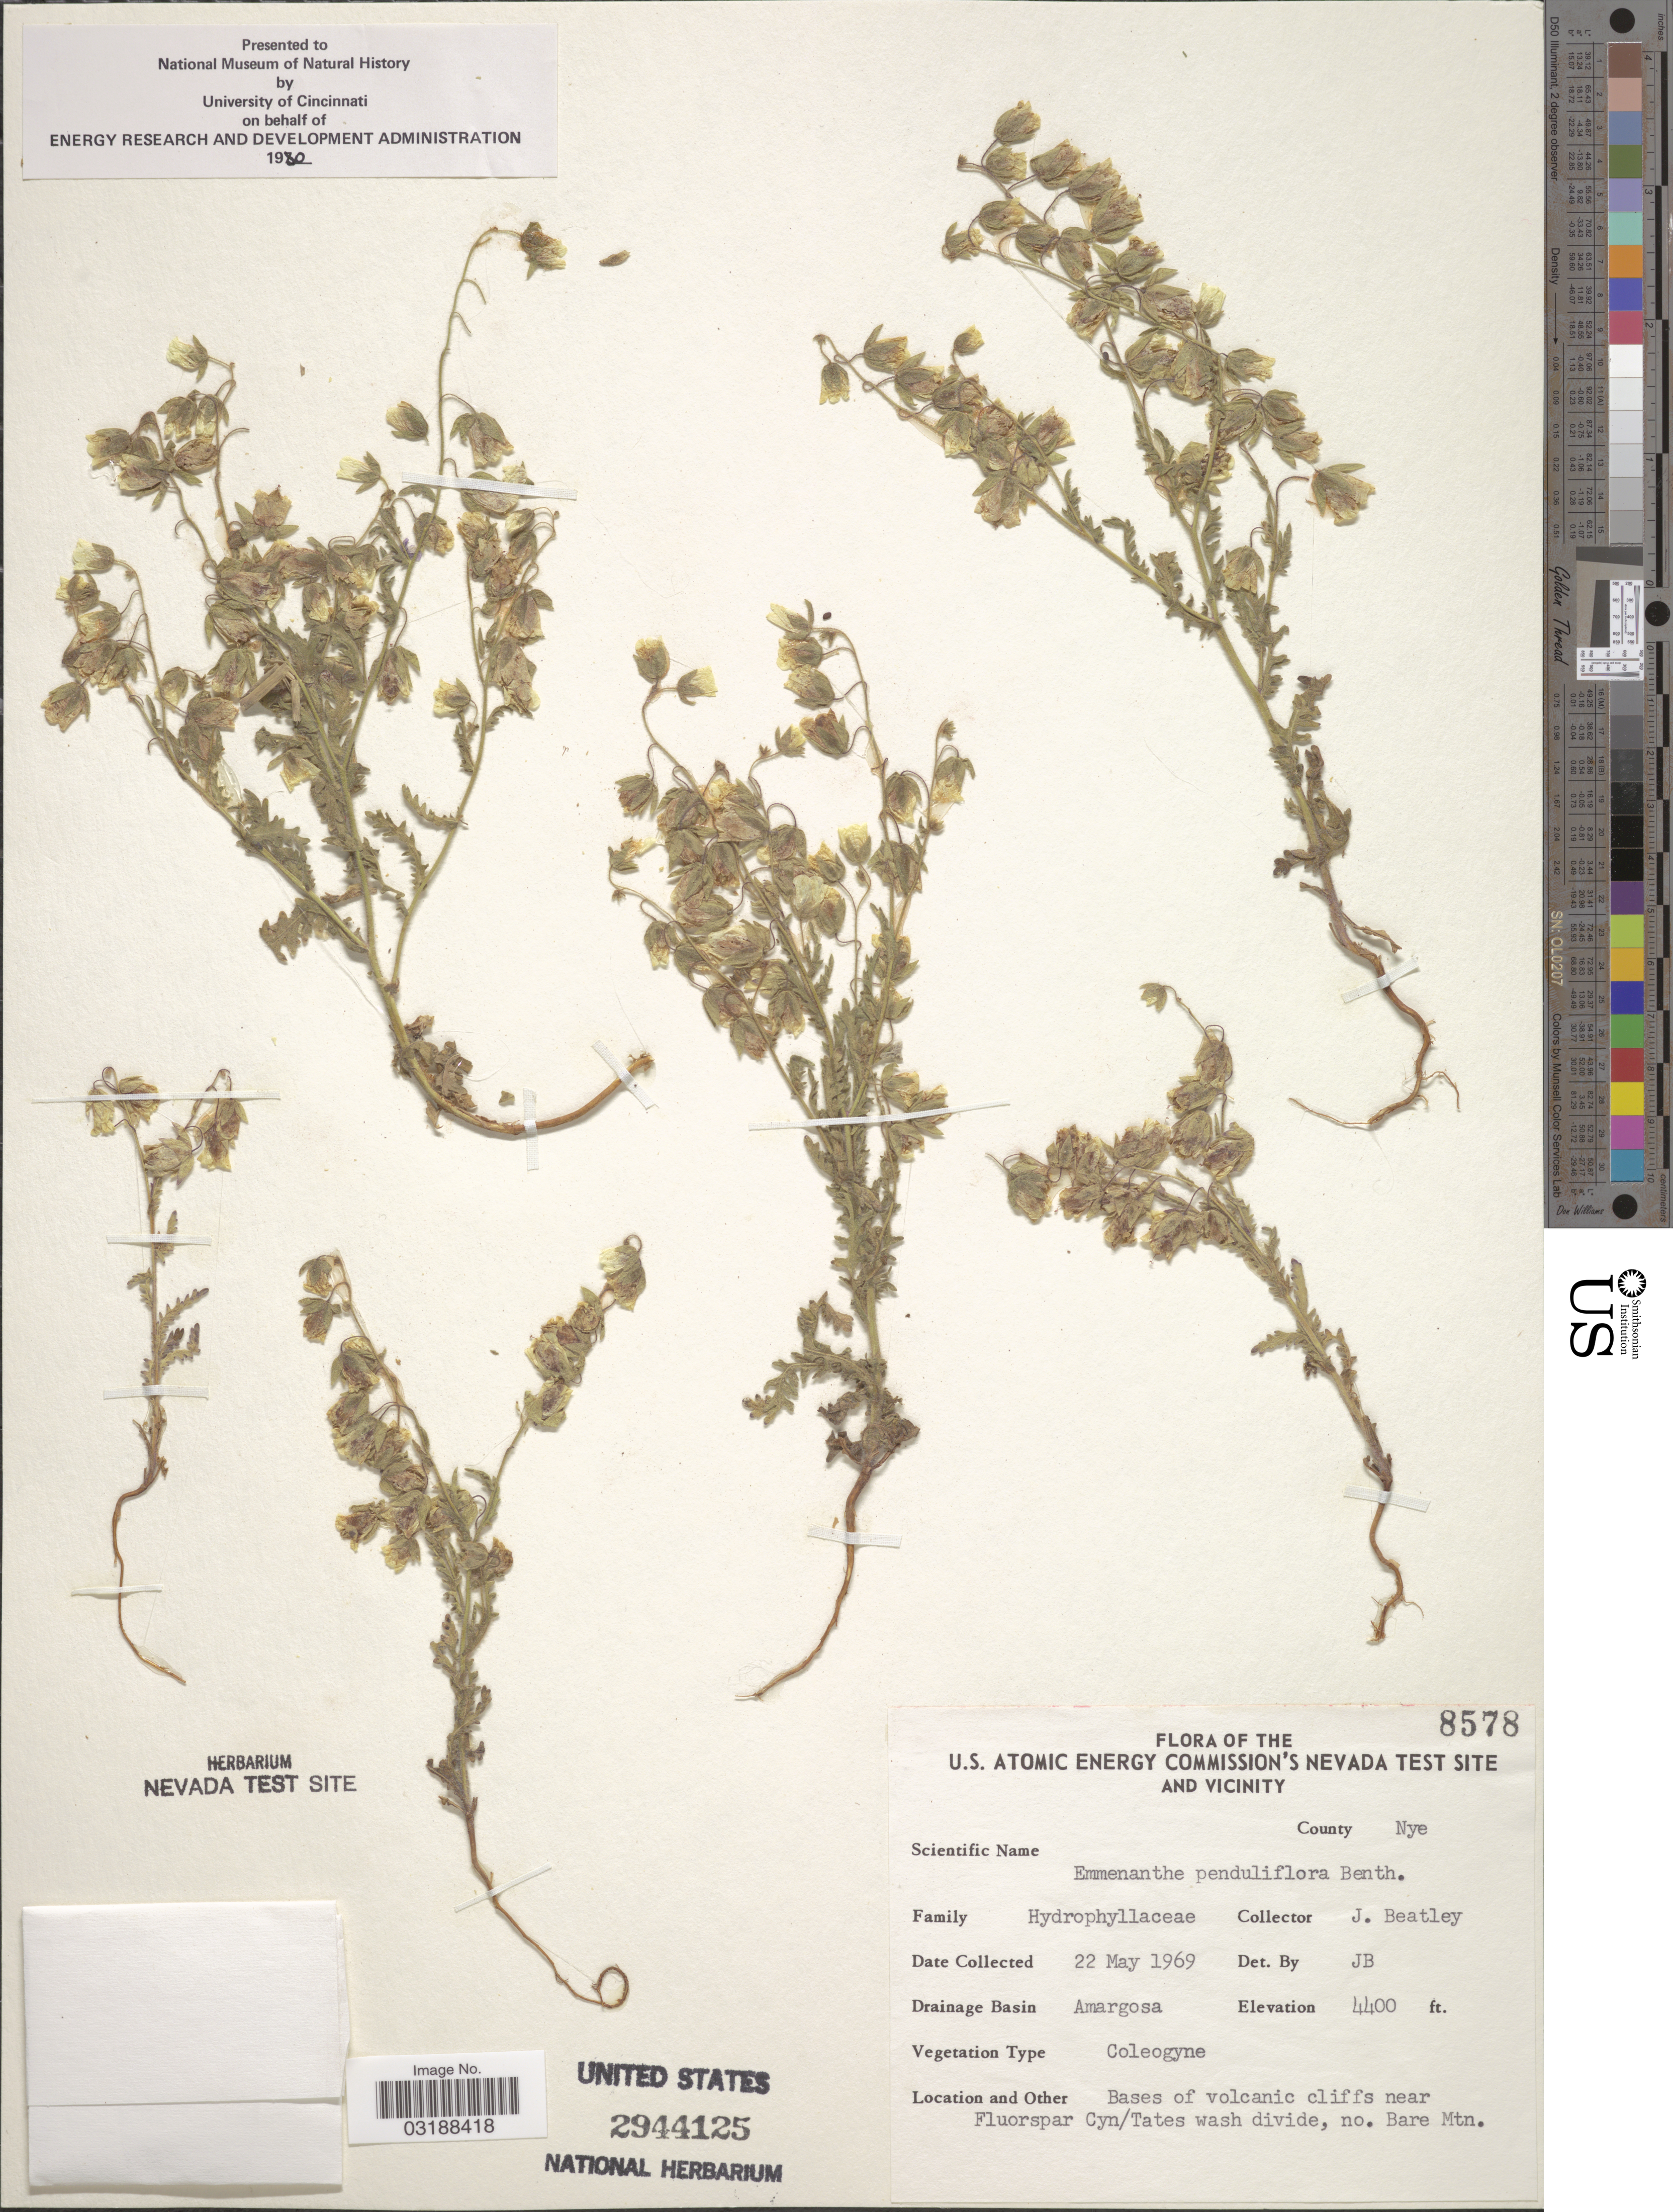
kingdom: Plantae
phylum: Tracheophyta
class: Magnoliopsida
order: Boraginales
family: Hydrophyllaceae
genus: Emmenanthe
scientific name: Emmenanthe penduliflora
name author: Benth.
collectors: J. C. Beatley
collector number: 8578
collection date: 1969-05-22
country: United States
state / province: Nevada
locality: U.S. Atomic Energy Commission's Nevada Test Site and Vicinity. County Nye. Drainage Basin Amargosa. Bases of volcanic cliffs near Fluorspar Cyn/Tates wash divide, no. Bare Mtn.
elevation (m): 1341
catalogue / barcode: US 2944125